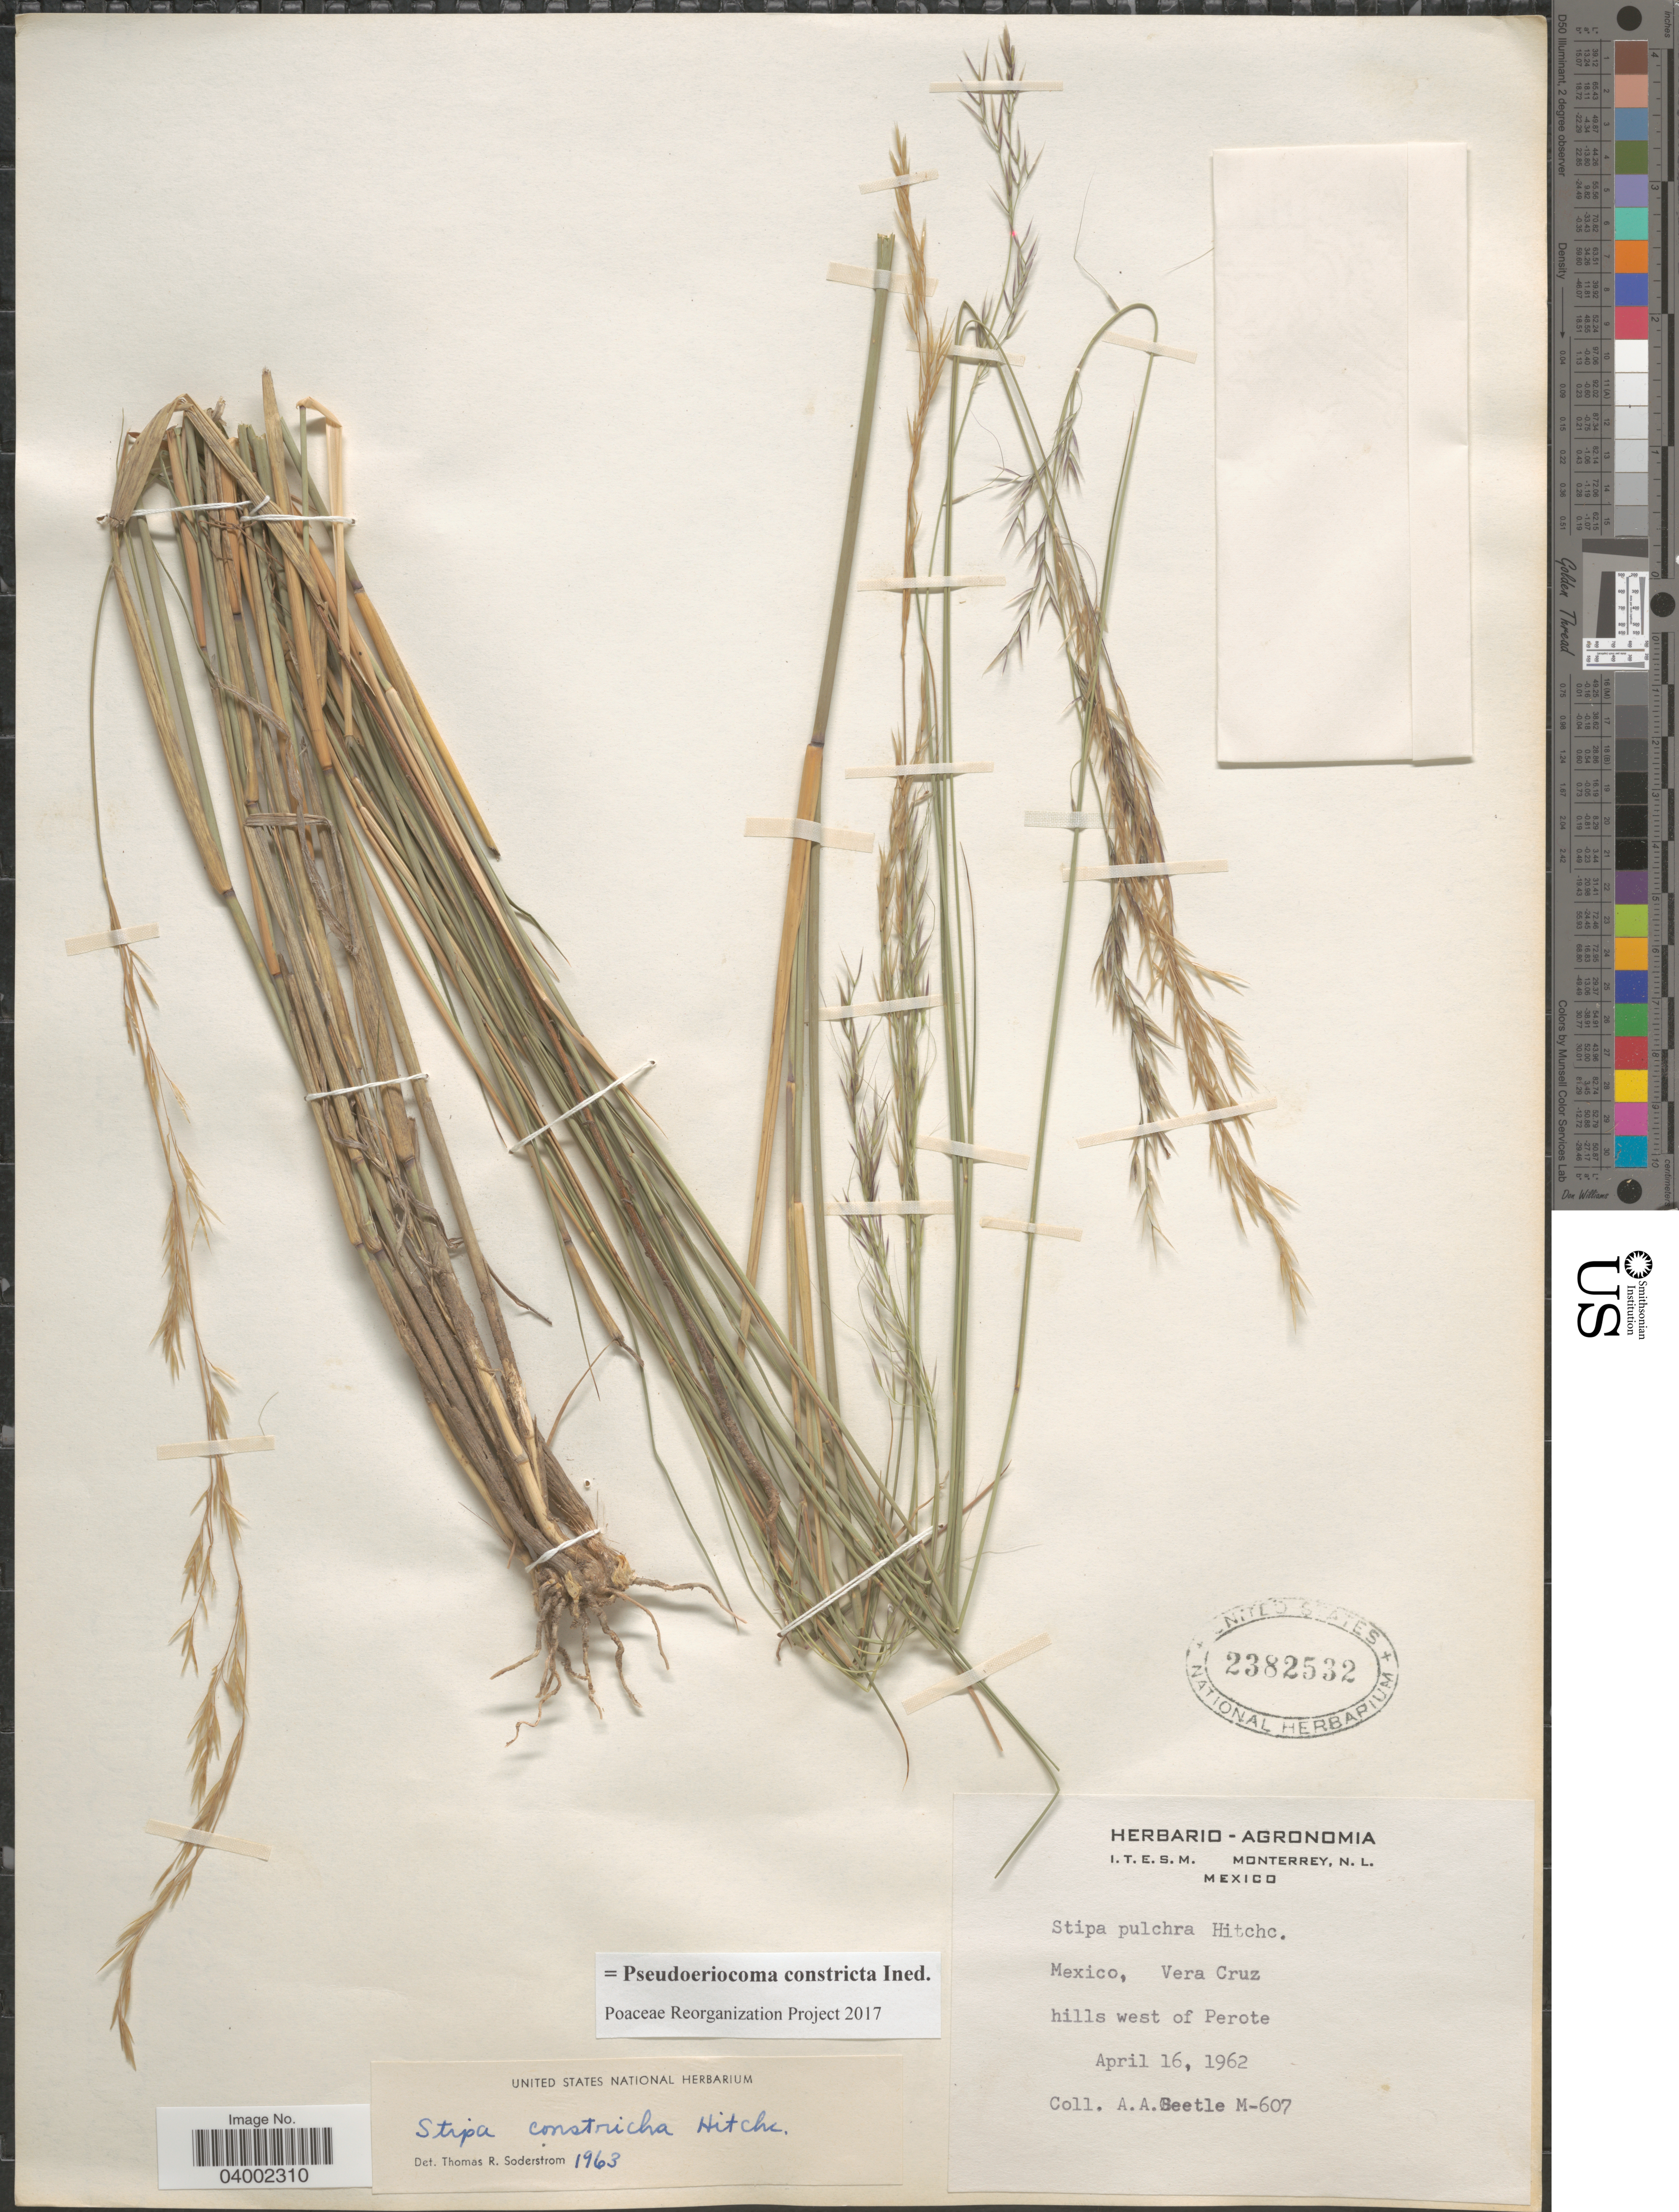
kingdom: Plantae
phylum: Tracheophyta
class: Liliopsida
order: Poales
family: Poaceae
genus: Pseudoeriocoma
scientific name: Pseudoeriocoma constricta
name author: (Kunth) Romasch.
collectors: A. A. Beetle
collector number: M-607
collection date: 1962-04-16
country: Mexico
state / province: Veracruz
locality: Vera Cruz, hills west of Perote.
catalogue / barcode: US 2382532